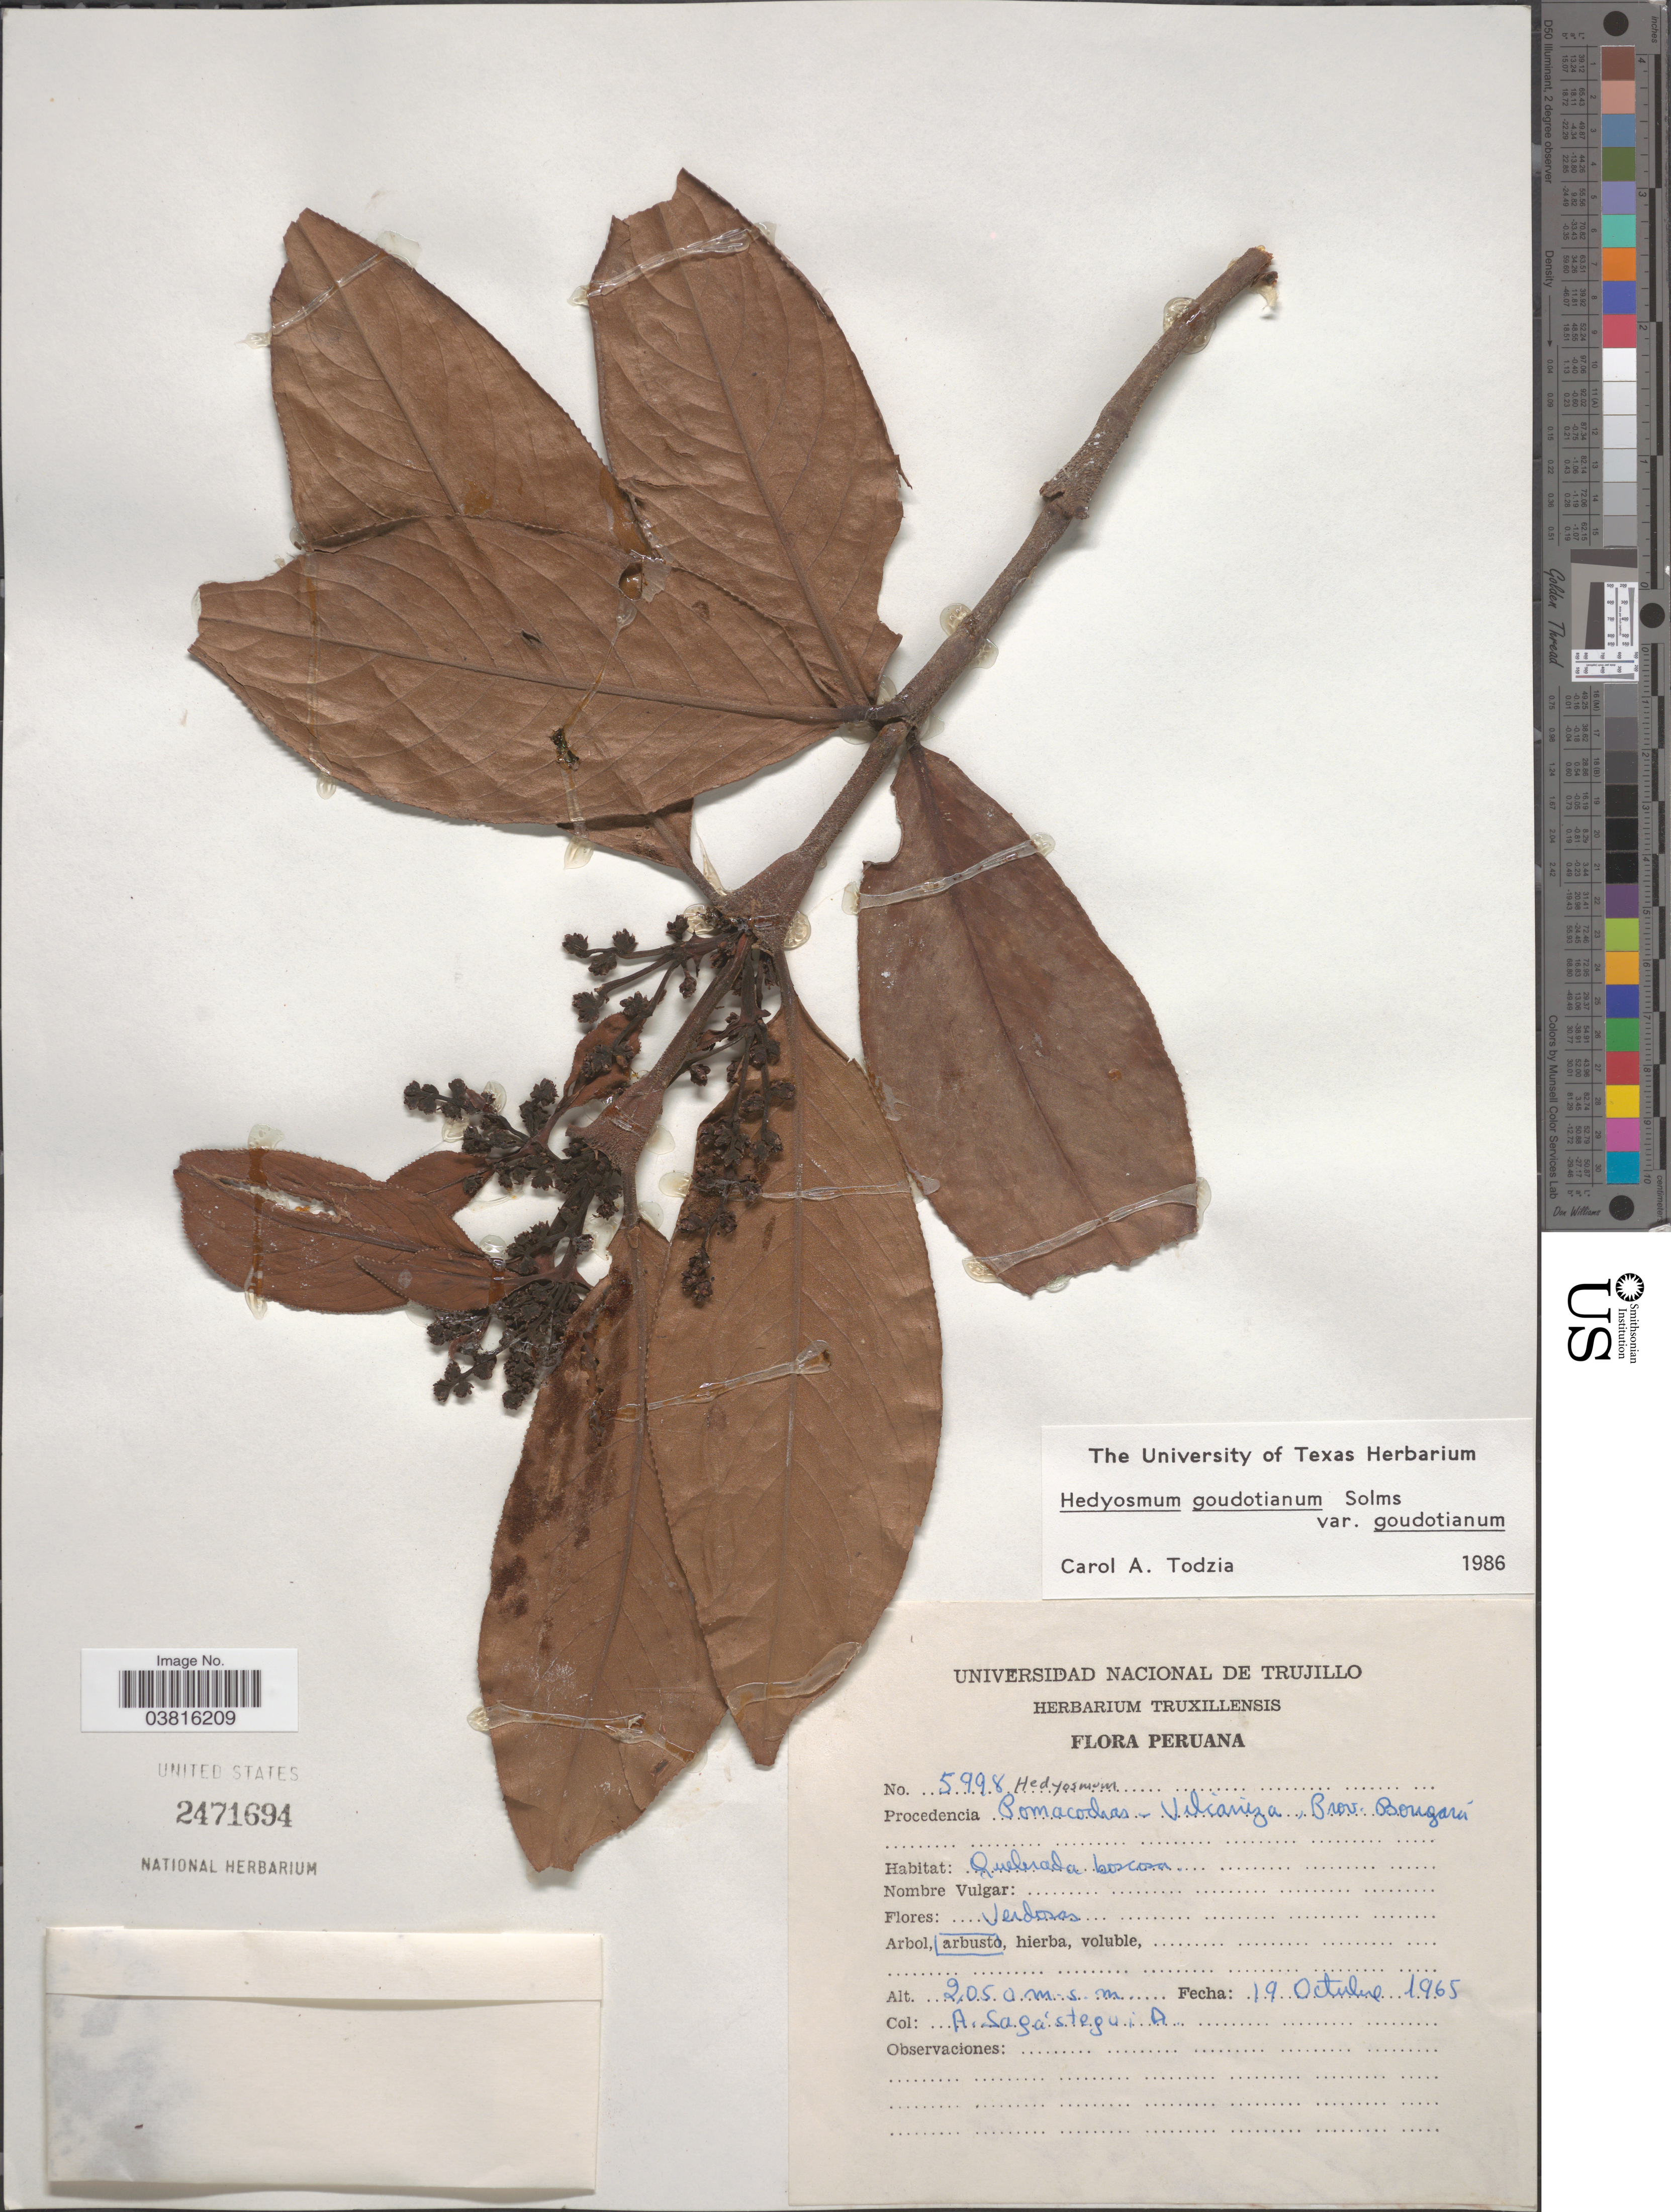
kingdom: Plantae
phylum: Tracheophyta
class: Magnoliopsida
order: Chloranthales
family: Chloranthaceae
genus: Hedyosmum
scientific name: Hedyosmum goudotianum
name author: Solms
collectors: A. Sagástegui A.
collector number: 5998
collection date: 1965-10-19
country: Peru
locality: Pomacochas-Vilcaniza, Prov. Bongara. Quebrada boscosa.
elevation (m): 2050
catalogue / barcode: US 2471694